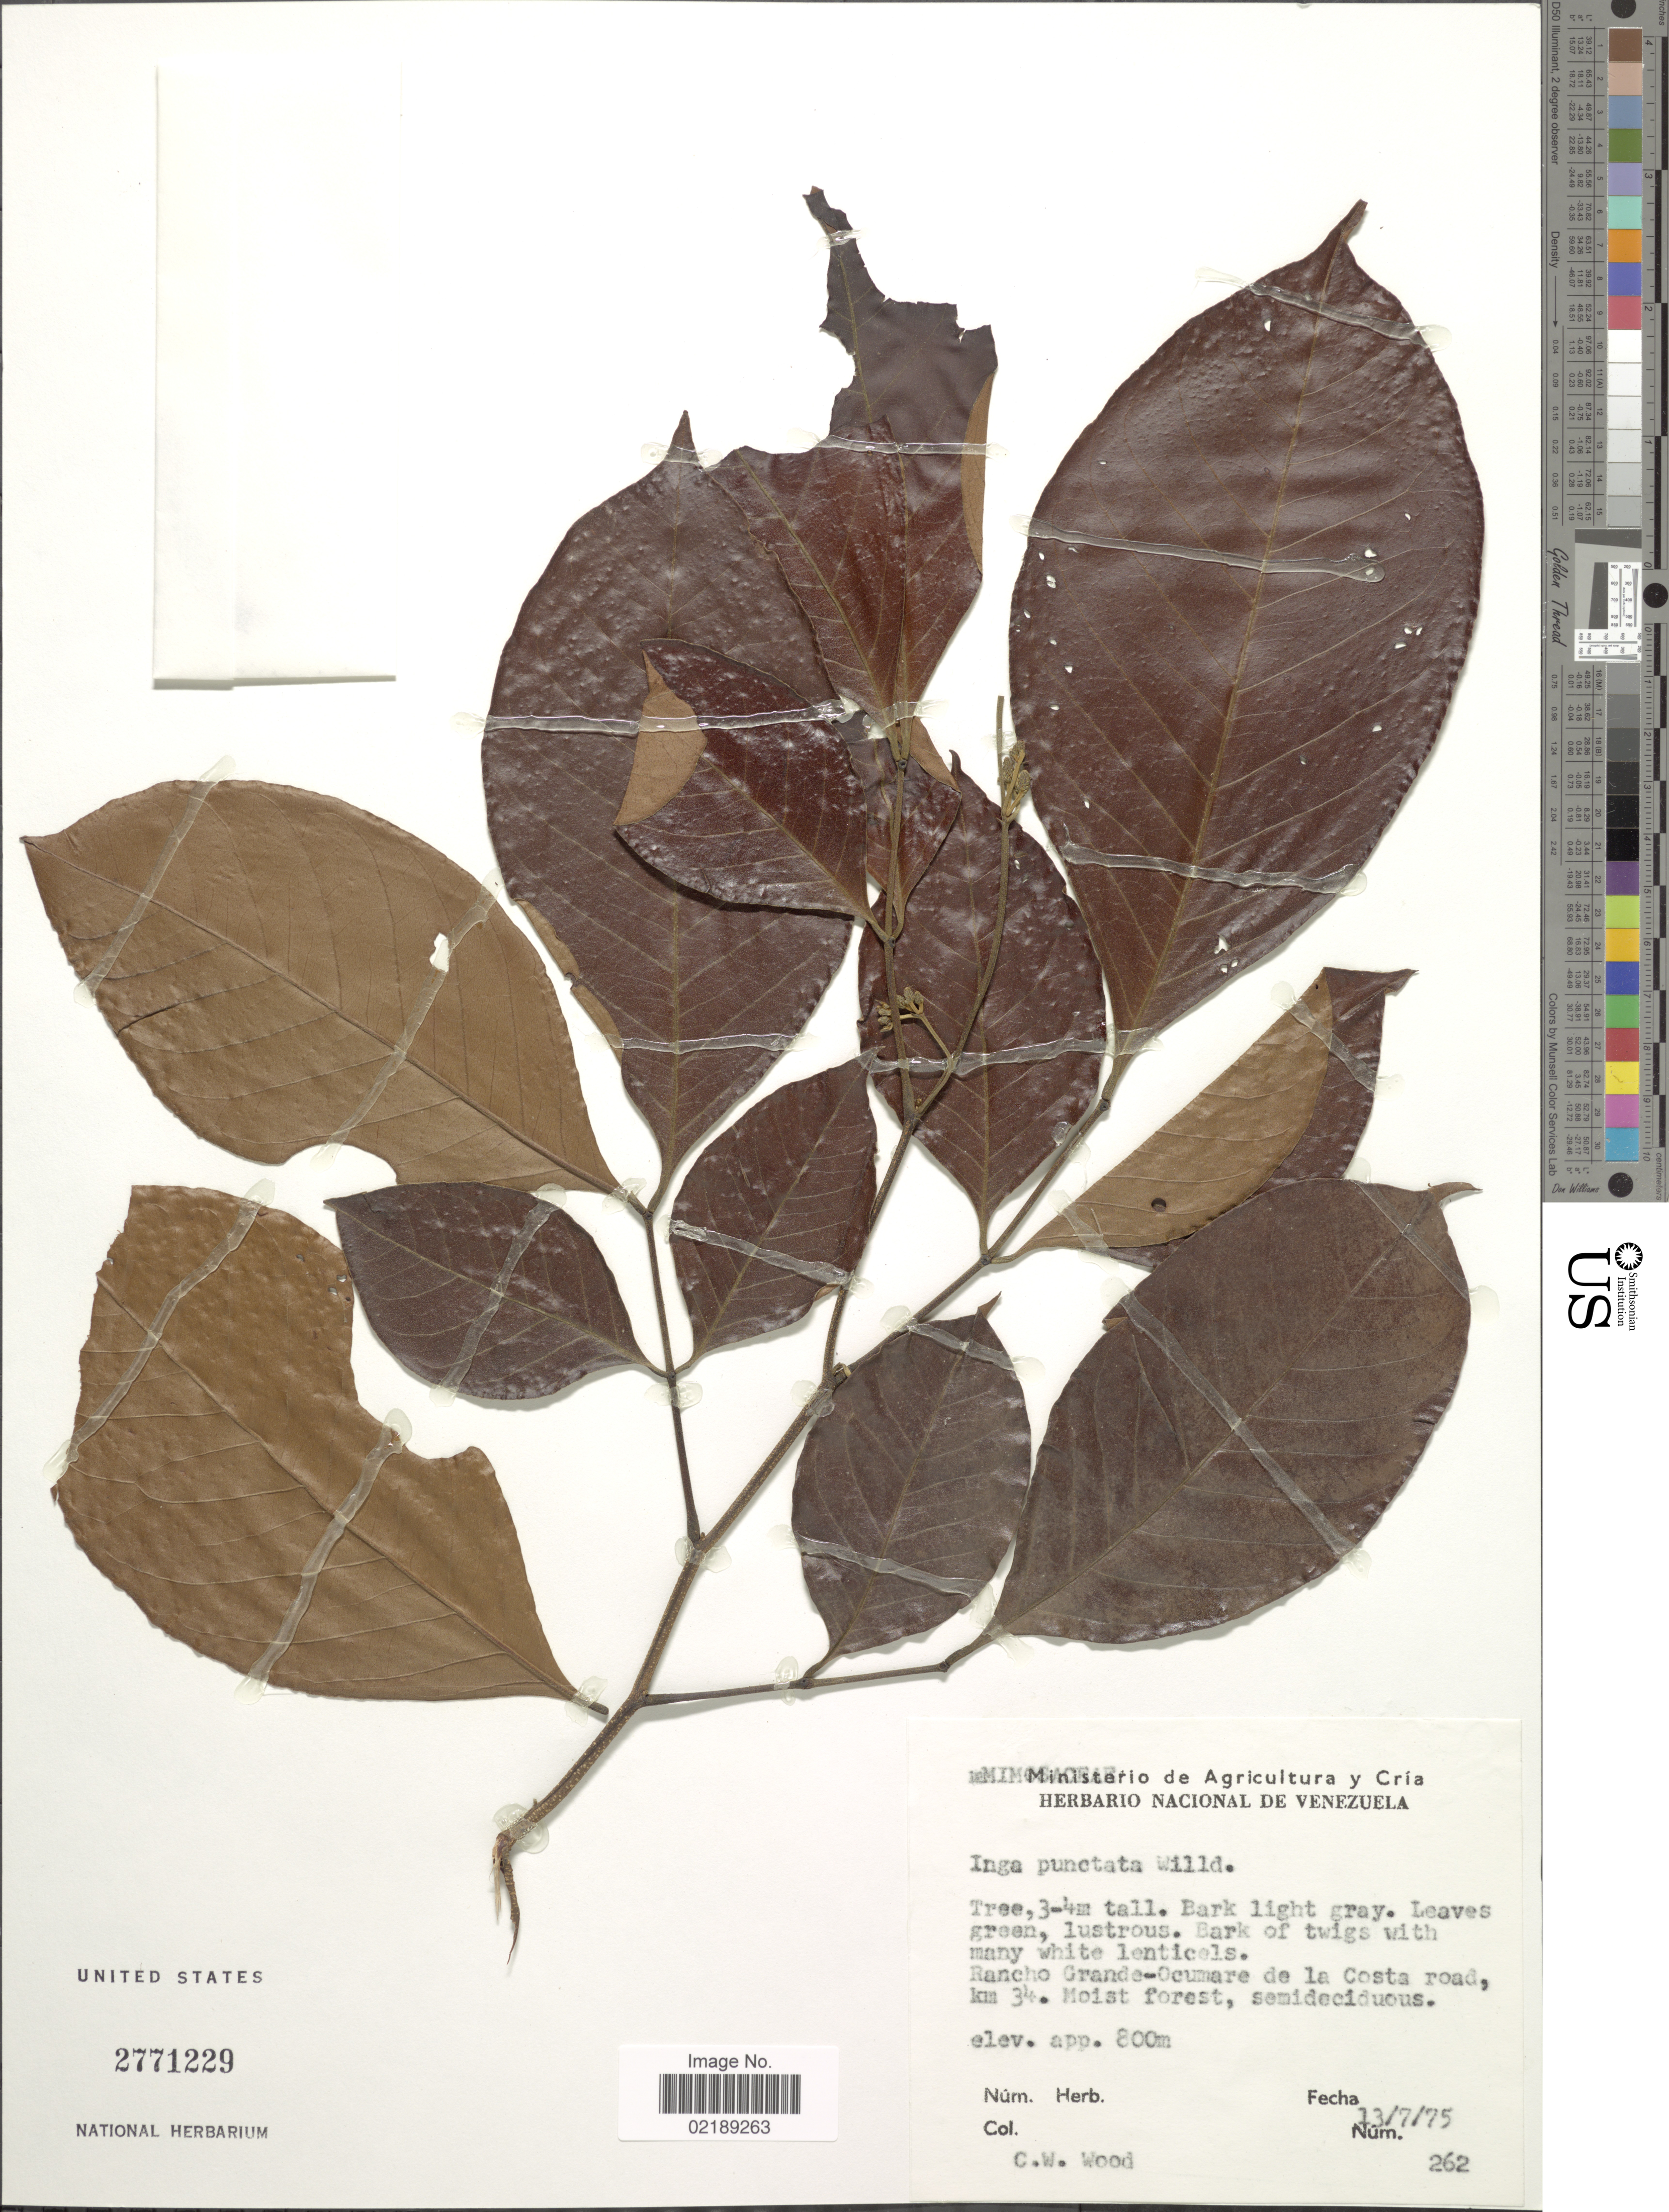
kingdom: Plantae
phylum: Tracheophyta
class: Magnoliopsida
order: Fabales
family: Fabaceae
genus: Inga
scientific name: Inga punctata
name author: Willd.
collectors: C. Wood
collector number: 262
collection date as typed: Transcribed d/m/y: 13/7/75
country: Venezuela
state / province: Carabobo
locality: Rancho Grande-Ocumare de la Costa road, km 34.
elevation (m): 800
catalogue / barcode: US 2771229